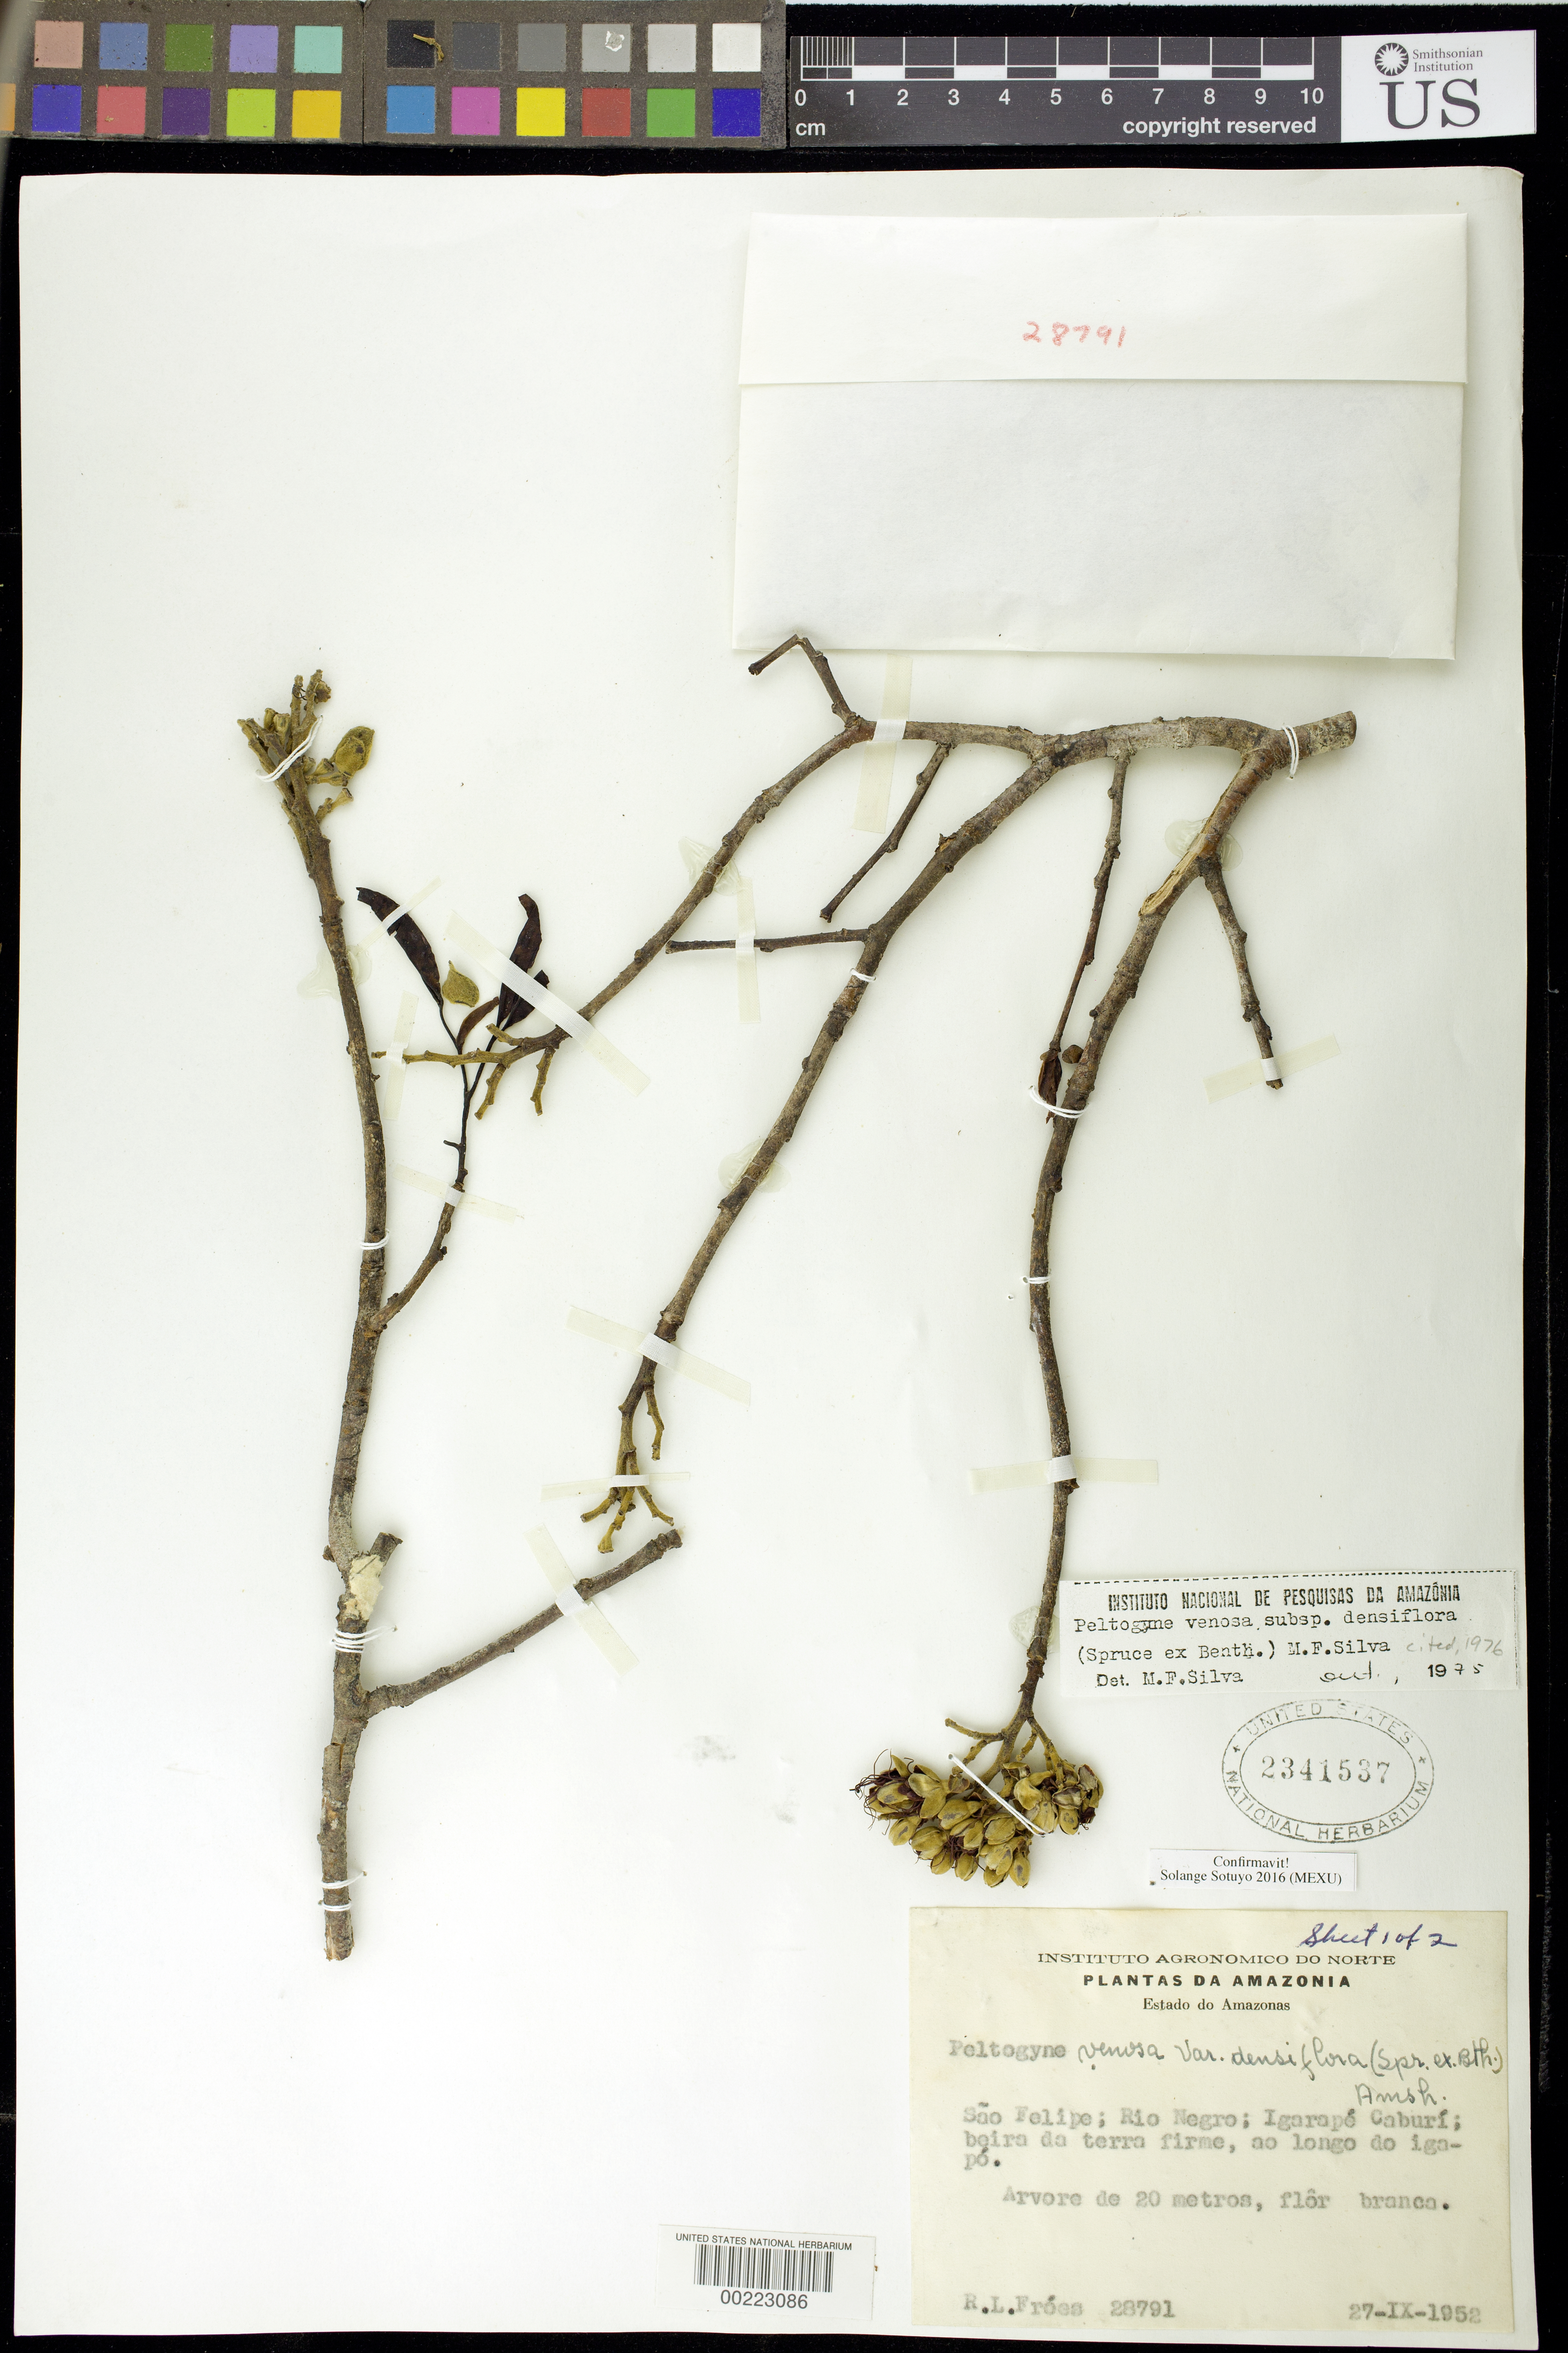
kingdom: Plantae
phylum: Tracheophyta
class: Magnoliopsida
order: Fabales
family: Fabaceae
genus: Peltogyne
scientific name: Peltogyne venosa subsp. densiflora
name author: (Spruce ex Benth.) M.F. Silva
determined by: Sotuyo, Solange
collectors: R. L. Fróes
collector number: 28791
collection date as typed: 27 Sep 1952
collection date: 1952-09-27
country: Brazil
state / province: Amazonas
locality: Sao felipe; rio negro; igarape caburi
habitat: Bank of terra firme; along the igapo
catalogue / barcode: US 2341537